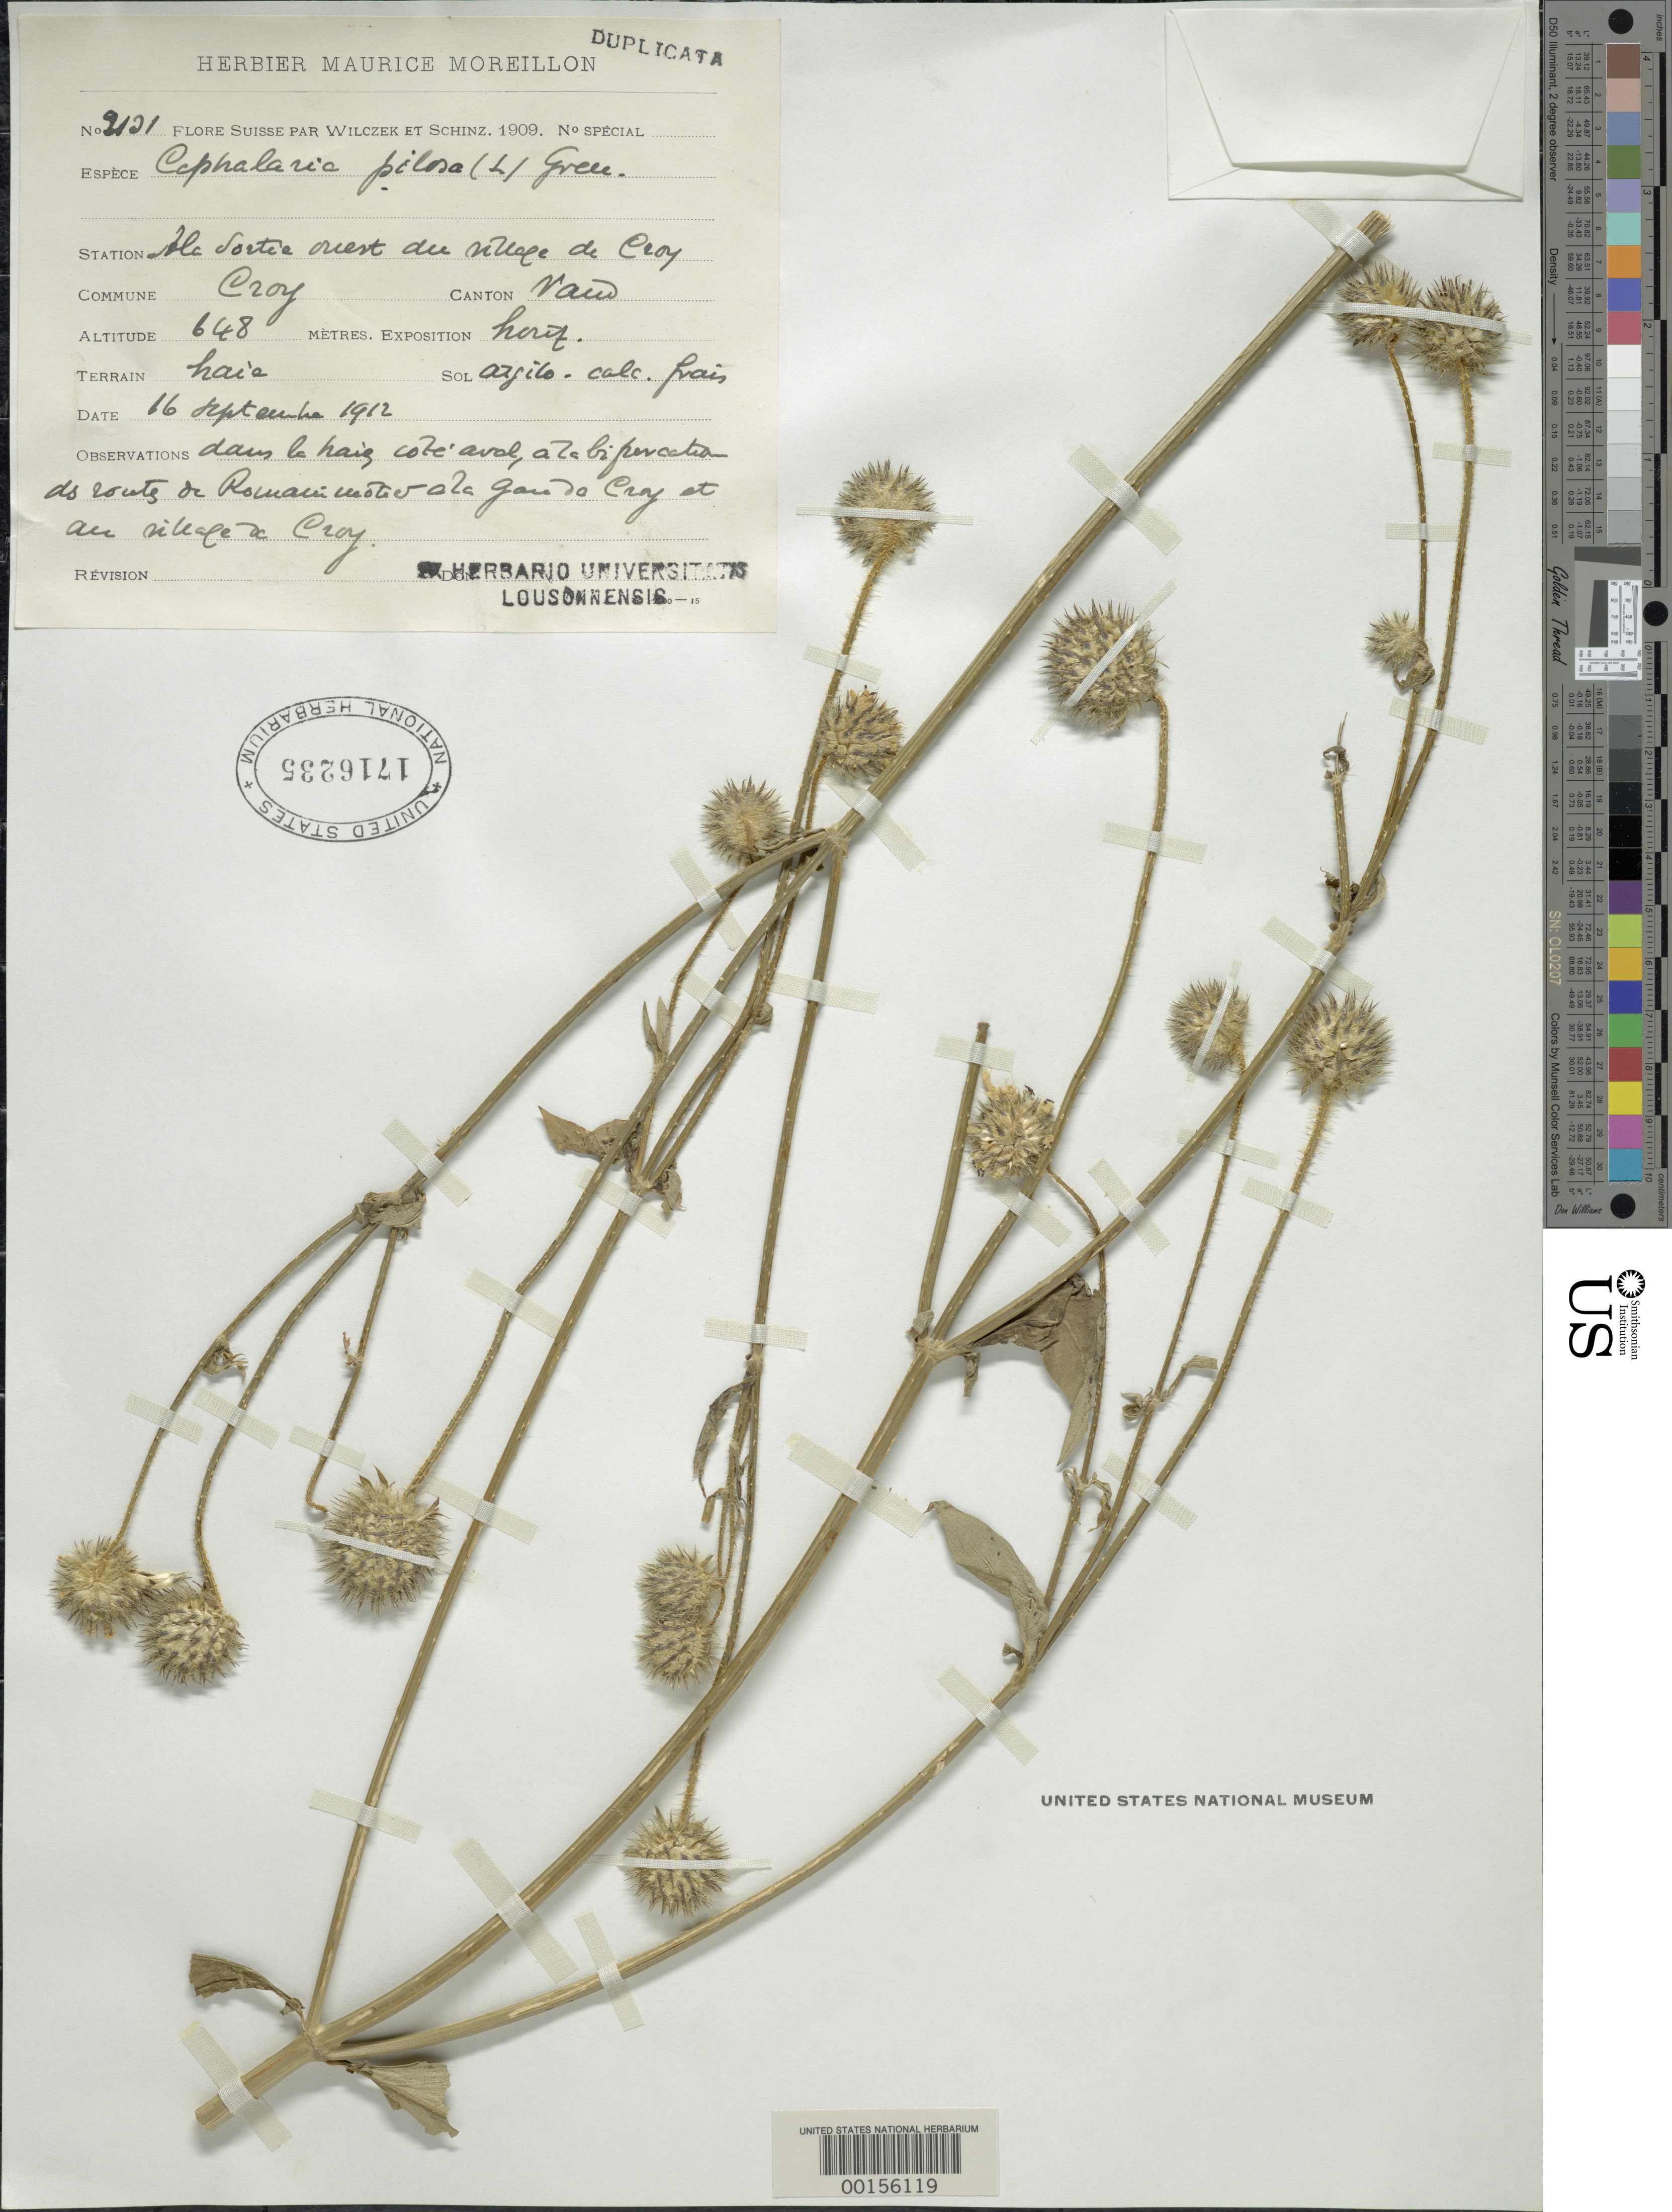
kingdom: Plantae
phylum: Tracheophyta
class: Magnoliopsida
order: Dipsacales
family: Caprifoliaceae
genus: Dipsacus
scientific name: Dipsacus pilosus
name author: L.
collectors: M. Moreillon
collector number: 2121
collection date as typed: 16 Sep 1912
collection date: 1912-09-16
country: Switzerland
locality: Croy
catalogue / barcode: US 1716235